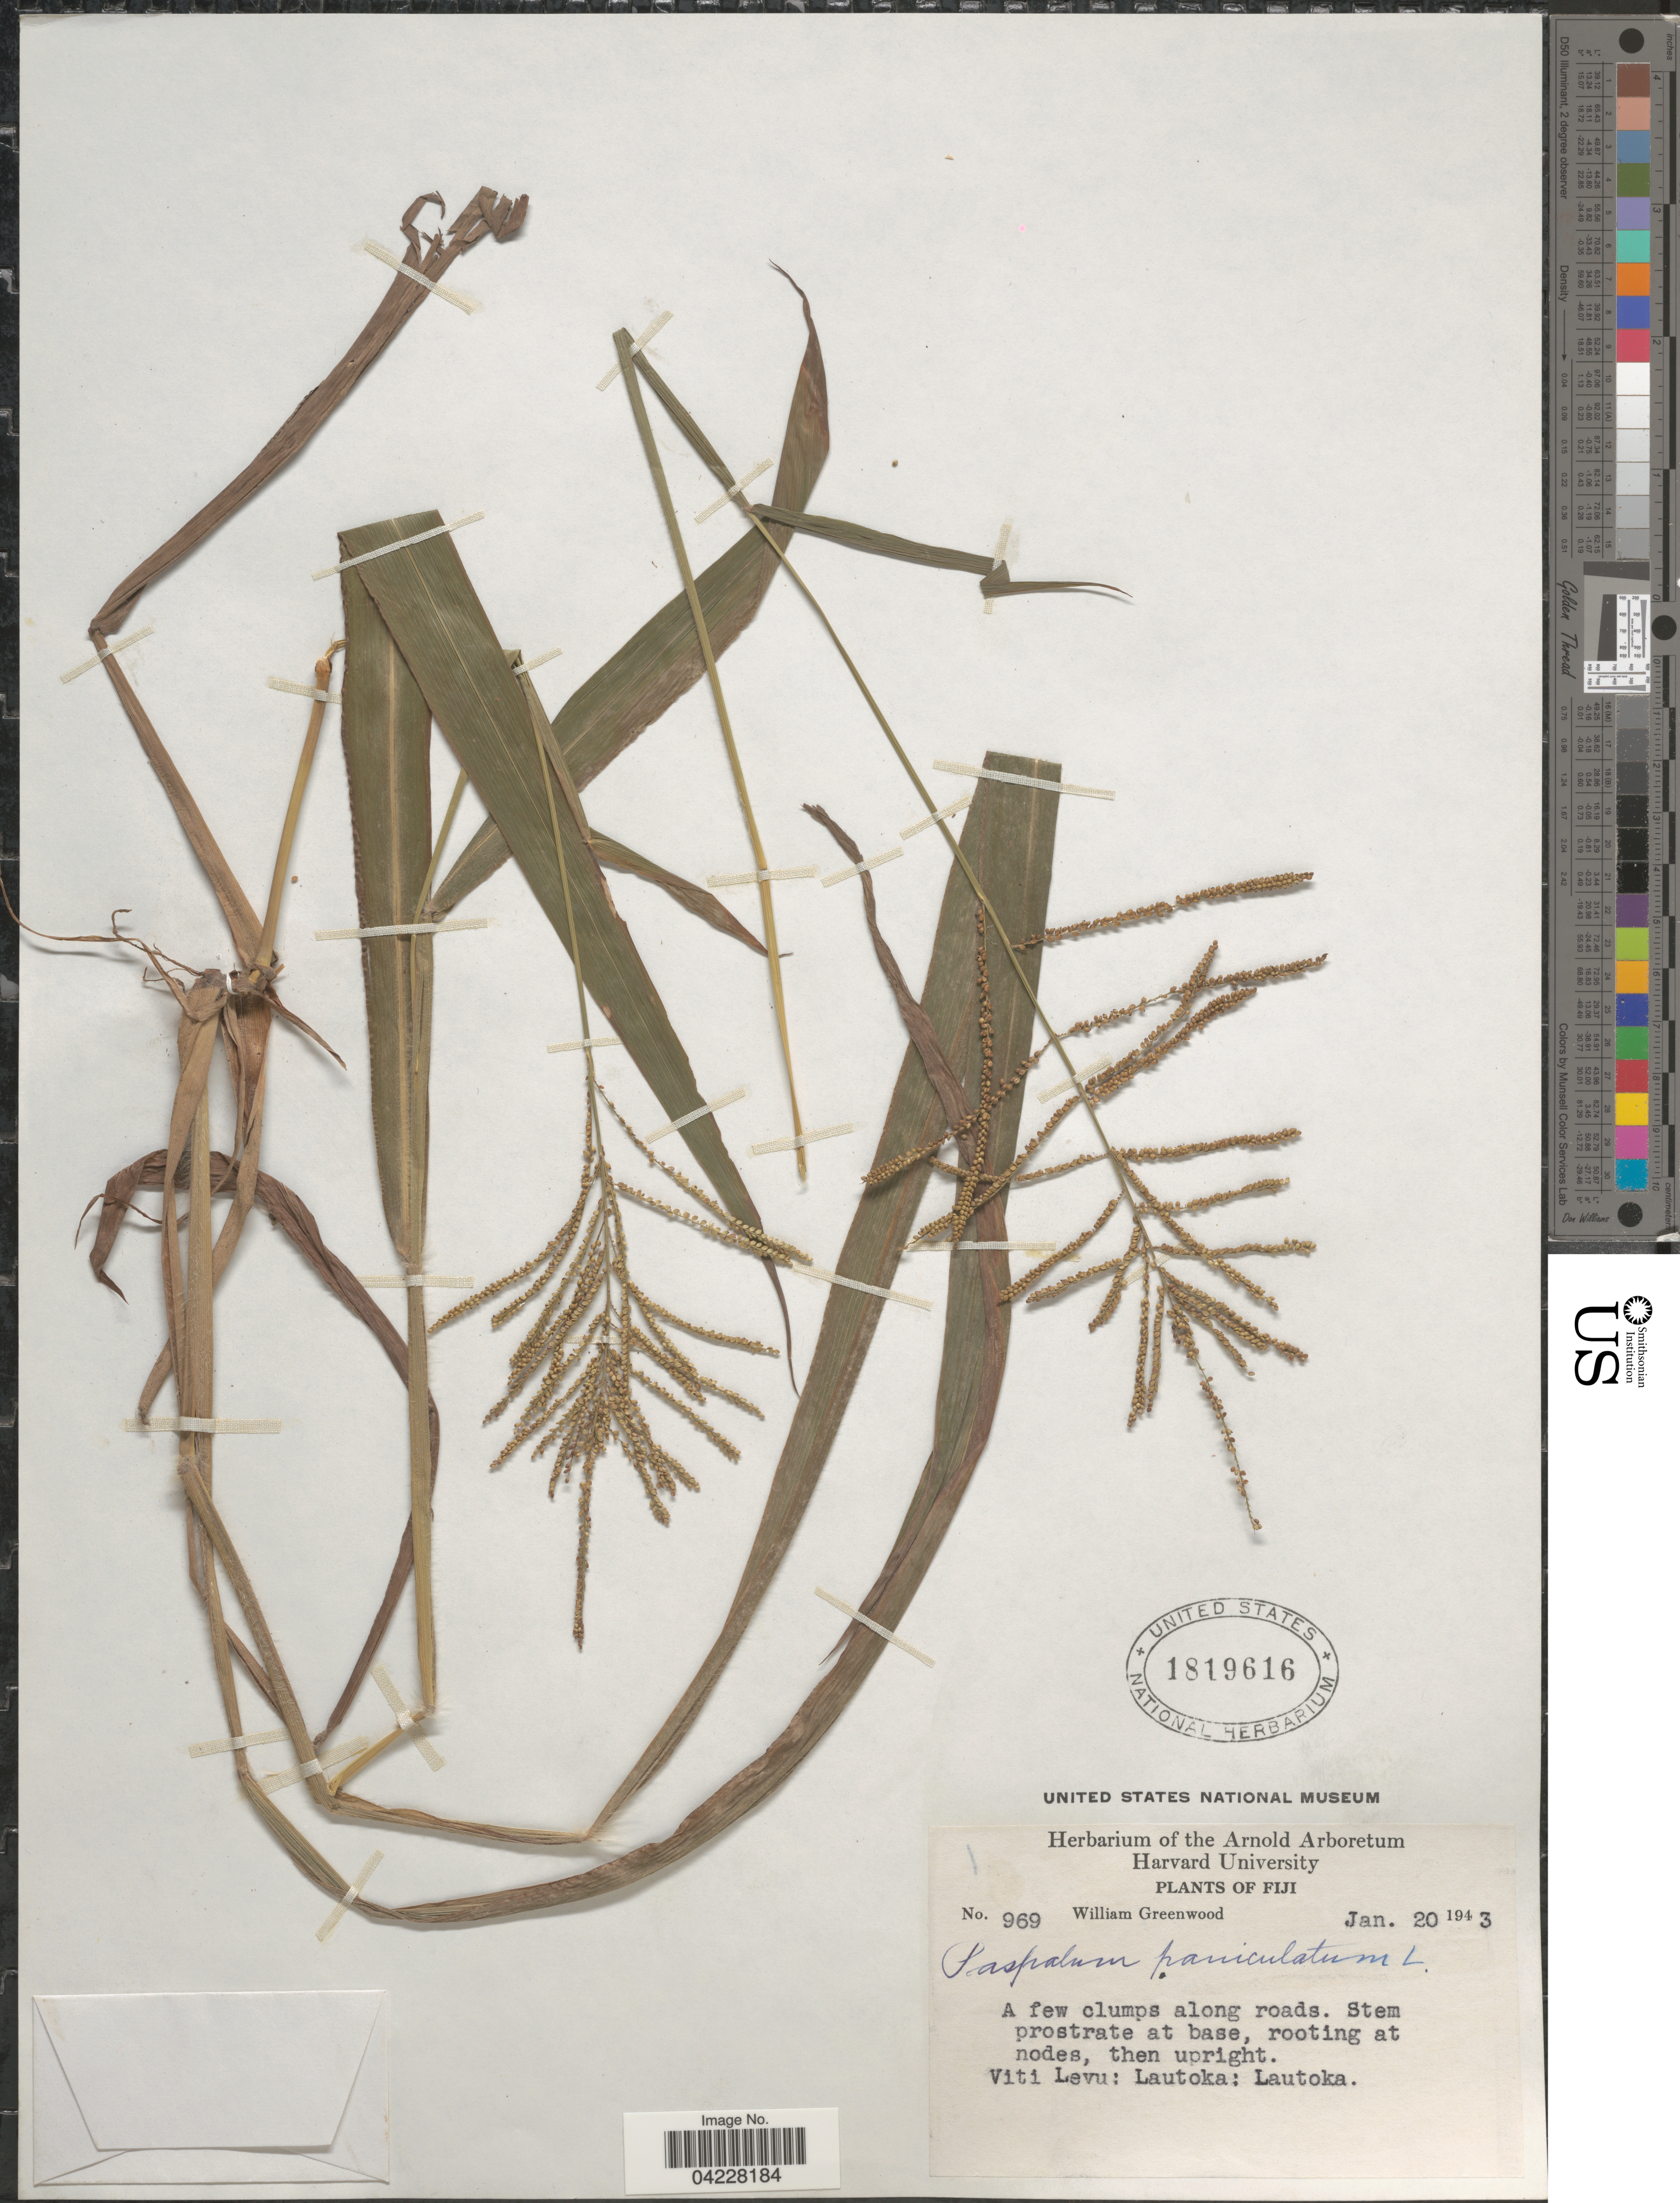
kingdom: Plantae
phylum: Tracheophyta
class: Liliopsida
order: Poales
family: Poaceae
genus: Paspalum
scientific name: Paspalum paniculatum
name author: L.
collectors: W. Greenwood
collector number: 969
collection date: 1943-01-20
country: Fiji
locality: Viti Levu: Lautoka: Lautoka.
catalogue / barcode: US 1819616